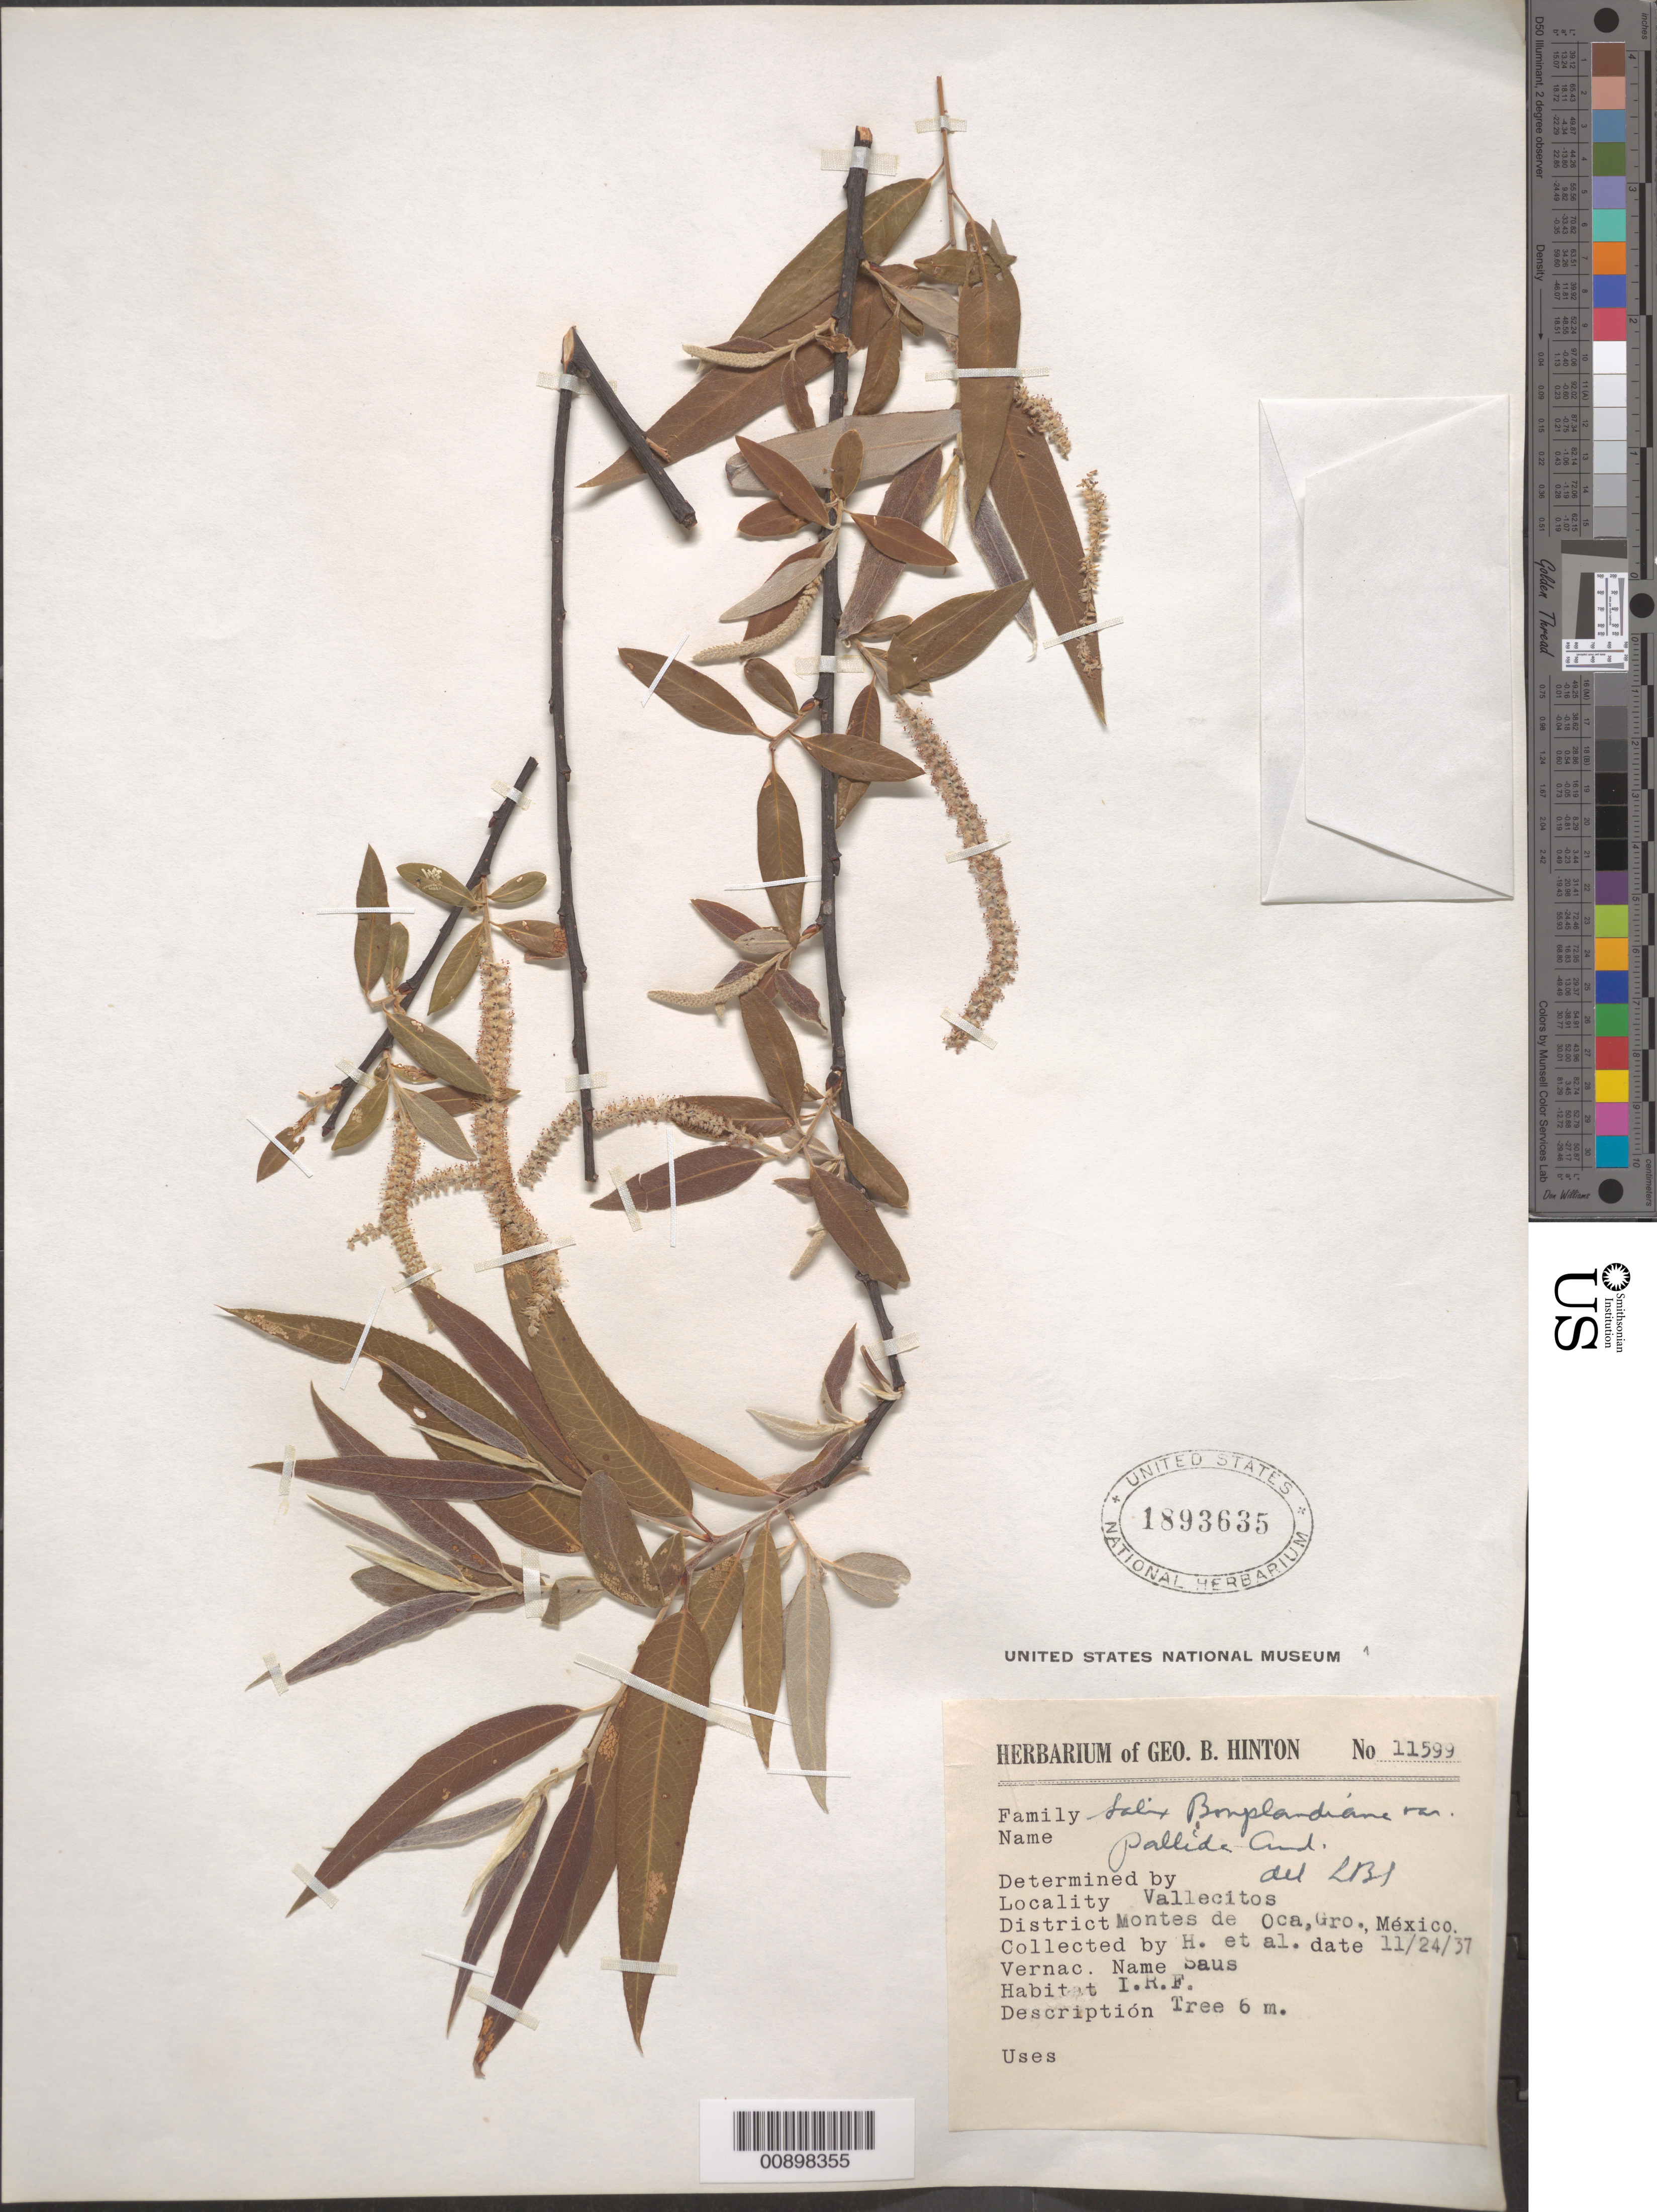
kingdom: Plantae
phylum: Tracheophyta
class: Magnoliopsida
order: Malpighiales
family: Salicaceae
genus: Salix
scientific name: Salix bonplandiana var. pallida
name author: (Kunth) Andersson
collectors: G. B. Hinton & et al.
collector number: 11599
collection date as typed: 24 Nov 1937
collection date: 1937-11-24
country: Mexico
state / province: Guerrero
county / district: Montes de Oca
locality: Vallecitos, District Montes de Oca, State Guerrero.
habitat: I.R.F.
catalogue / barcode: US 1893635